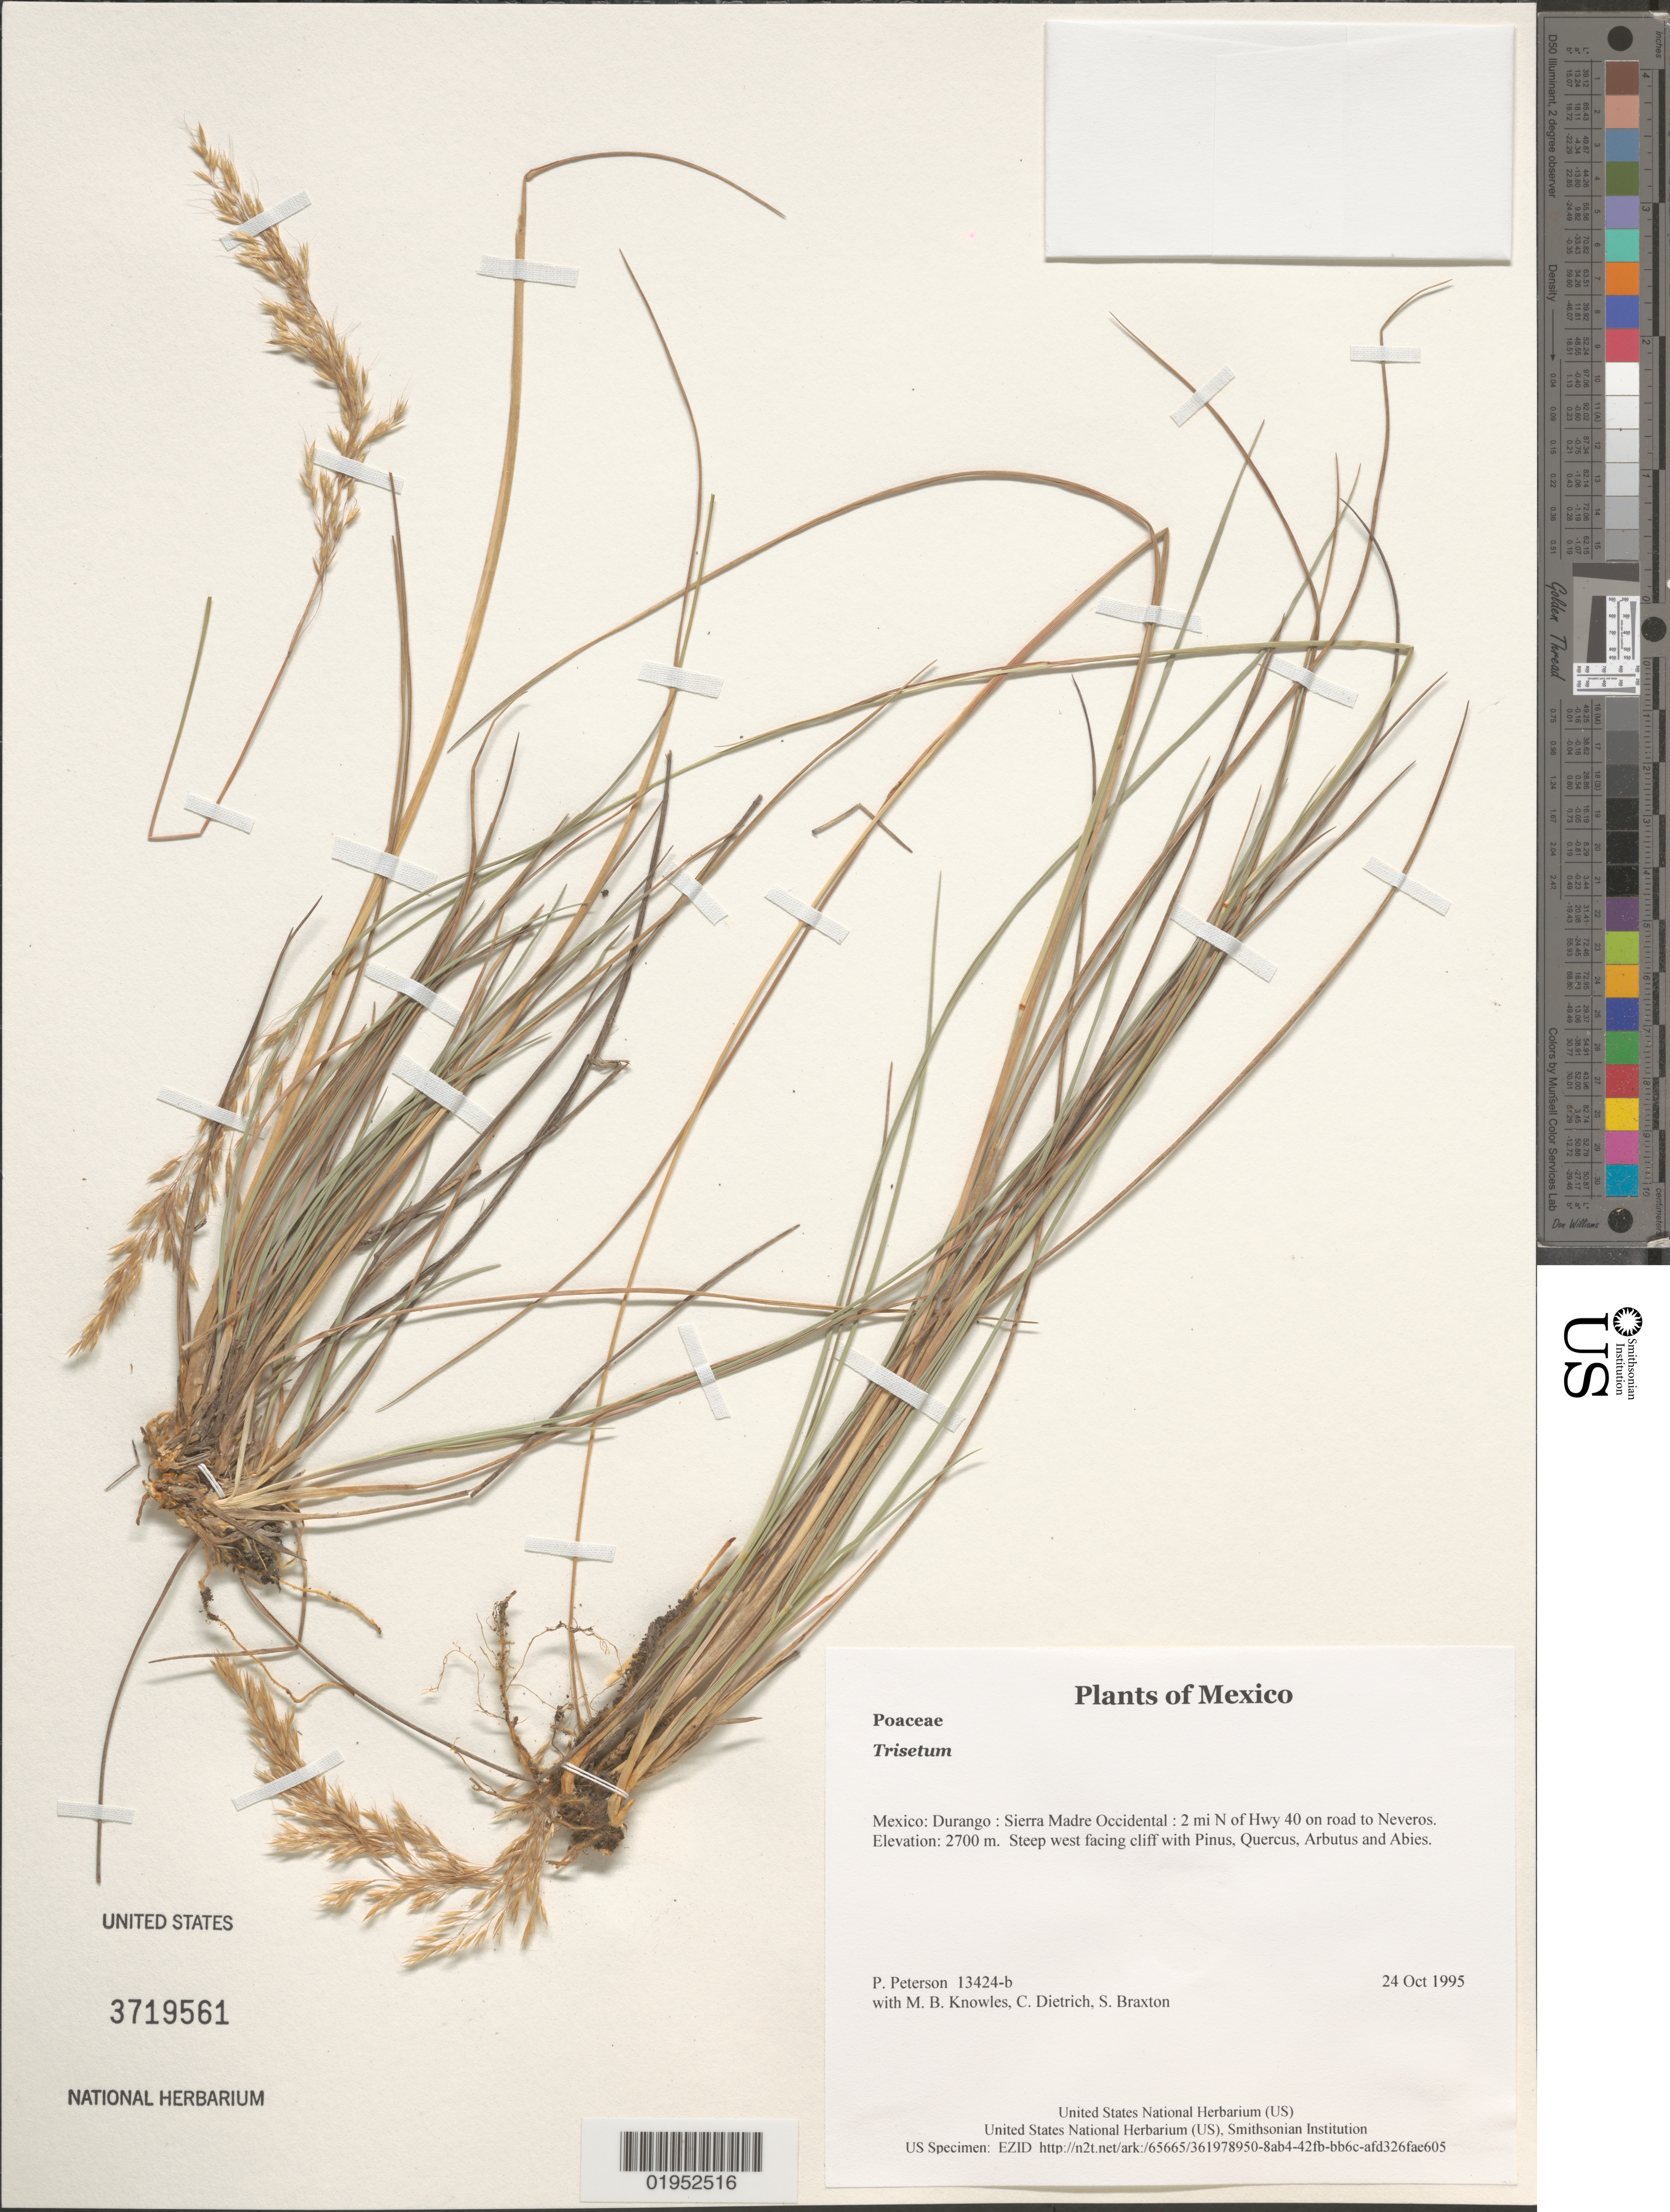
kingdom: Plantae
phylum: Tracheophyta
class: Liliopsida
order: Poales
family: Poaceae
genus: Trisetum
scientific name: Trisetum sp.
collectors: P. M. Peterson, M. B. Knowles, C. Dietrich & S. Braxton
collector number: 13424-b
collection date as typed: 24 Oct 1995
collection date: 1995-10-24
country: Mexico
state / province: Durango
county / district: Sierra Madre Occidental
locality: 2 mi N of Hwy 40 on road to Neveros.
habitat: Steep west facing cliff with Pinus, Quercus, Arbutus and Abies.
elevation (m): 2700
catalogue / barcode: US 3719561